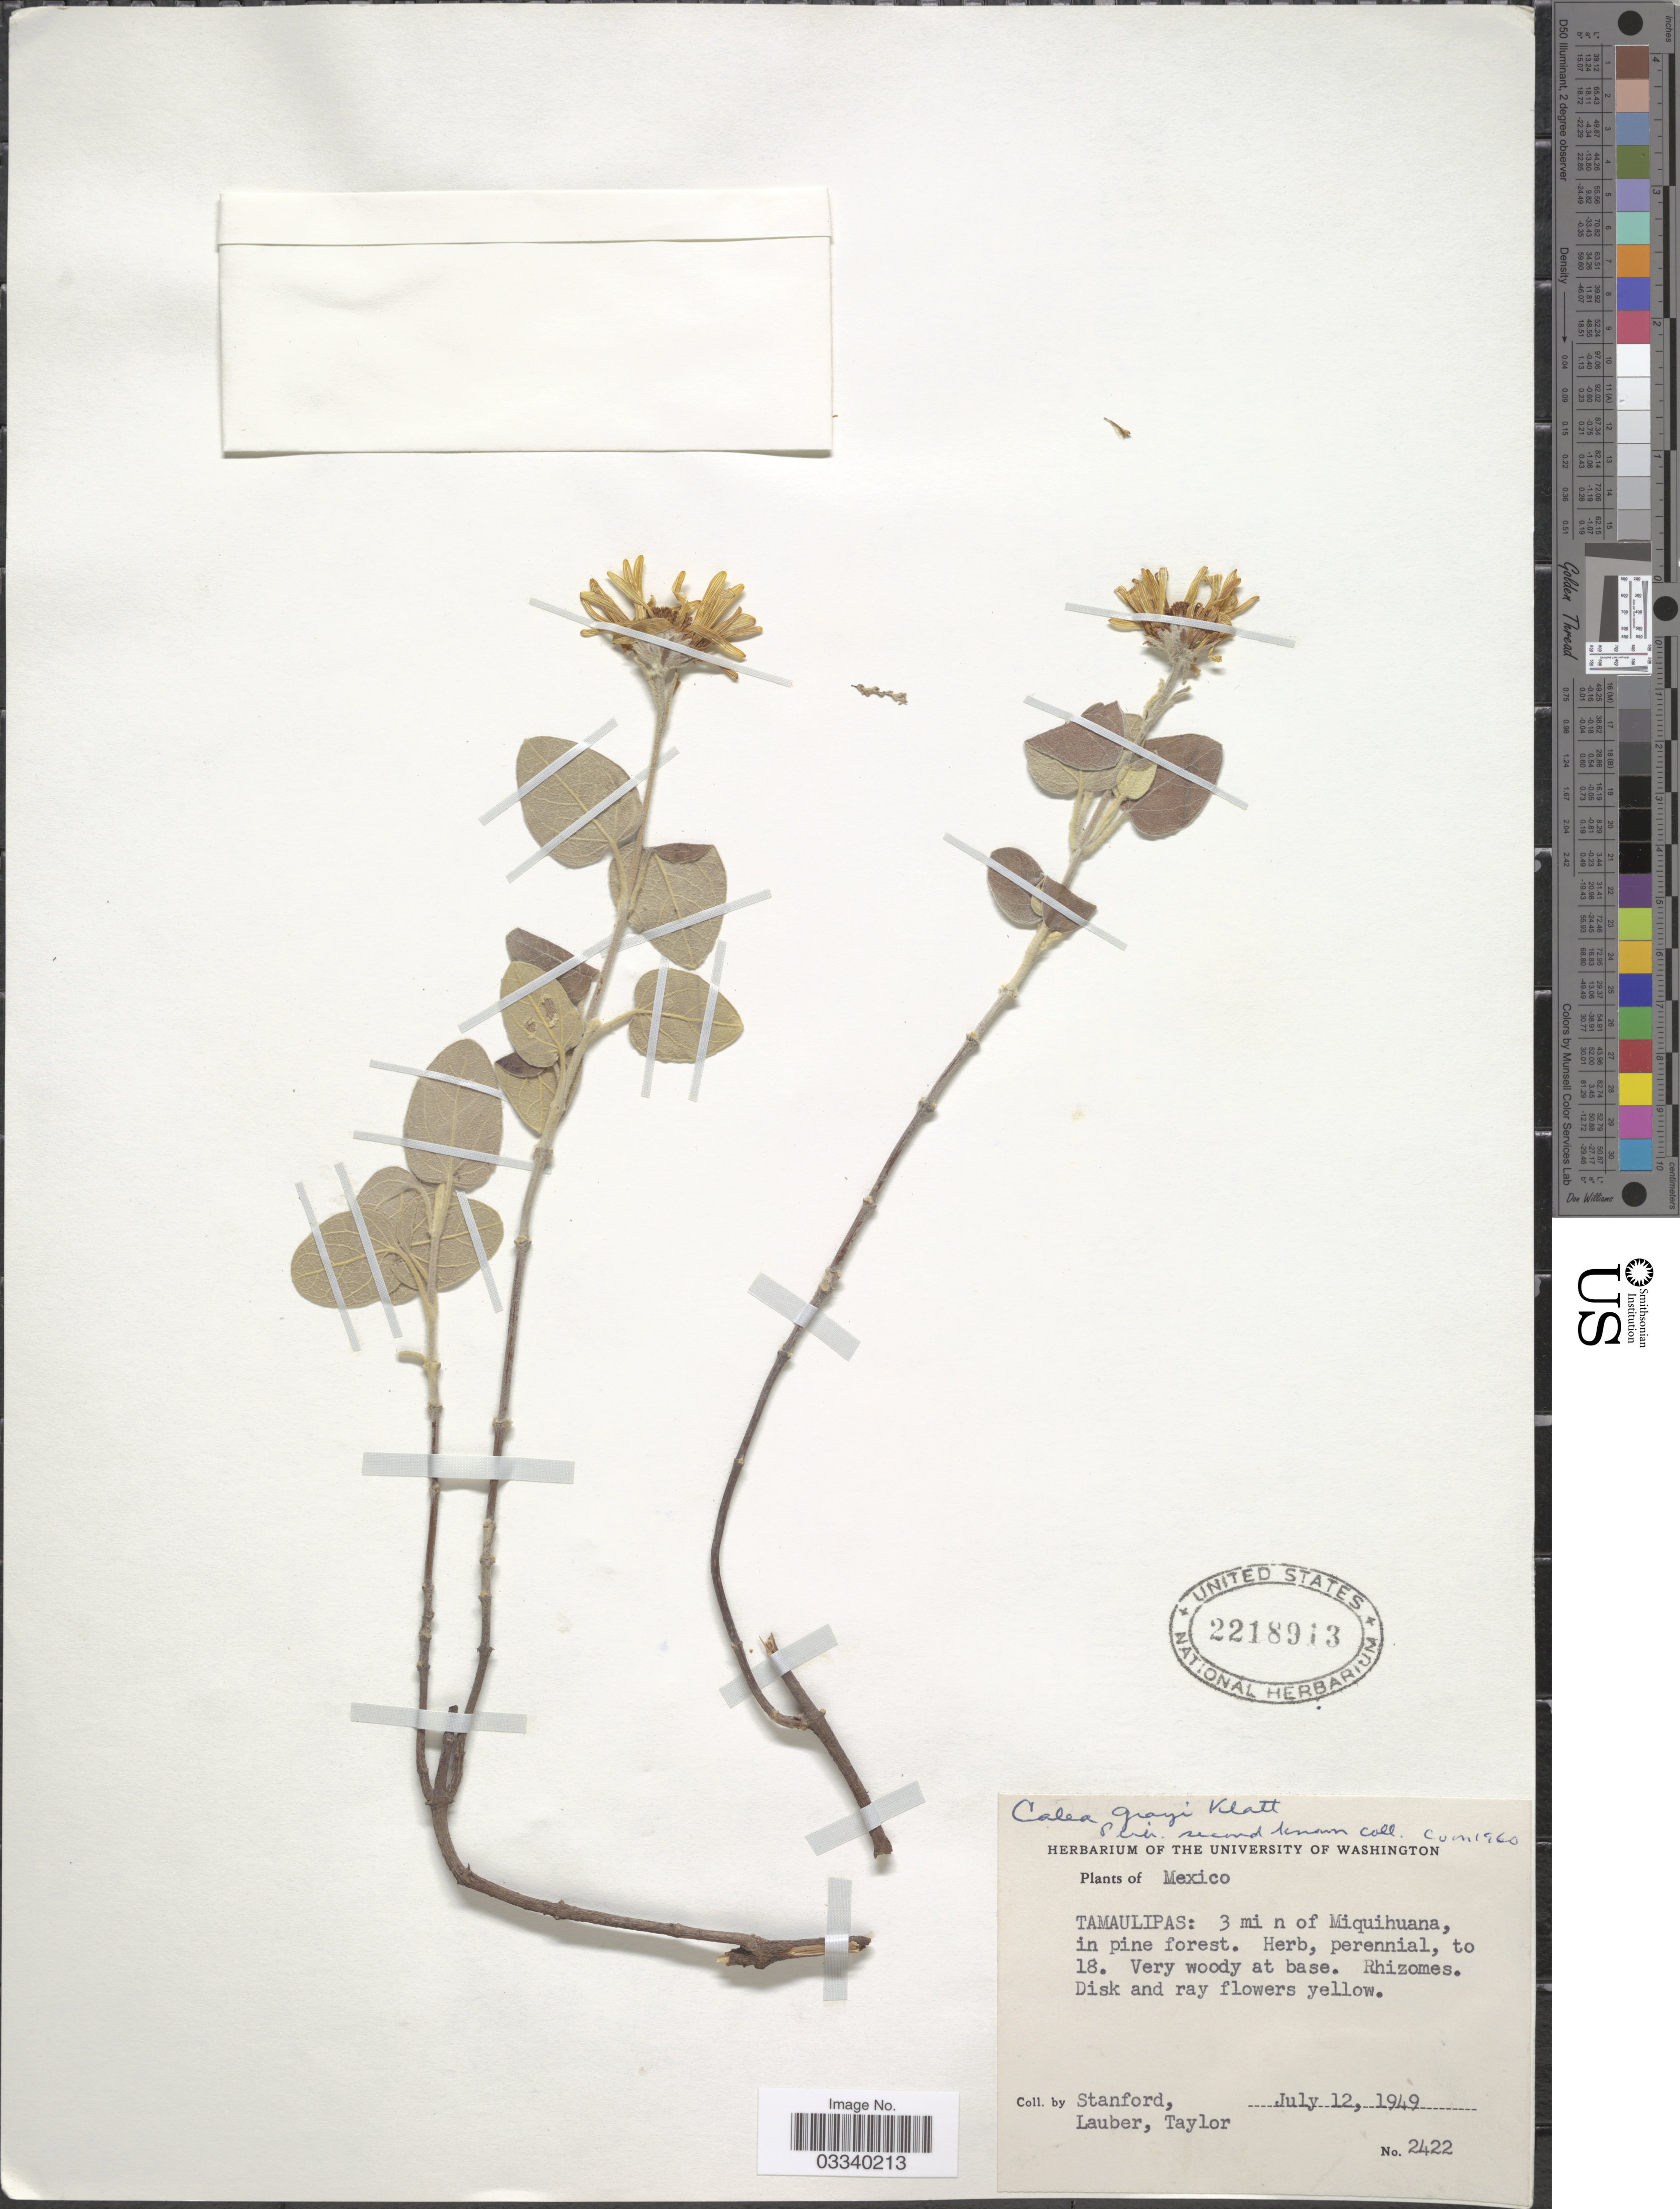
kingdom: Plantae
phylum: Tracheophyta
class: Magnoliopsida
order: Asterales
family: Asteraceae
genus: Tetrachyron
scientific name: Tetrachyron grayi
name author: (Klatt) Wussow &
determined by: Bueno, Vinicius R.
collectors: -. Stanford, Lauber, -- & -- Taylor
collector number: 2422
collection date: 1949-07-12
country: Mexico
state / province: Tamaulipas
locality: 3 mi n of Miquihuana, in pine forest.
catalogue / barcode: US 2218913